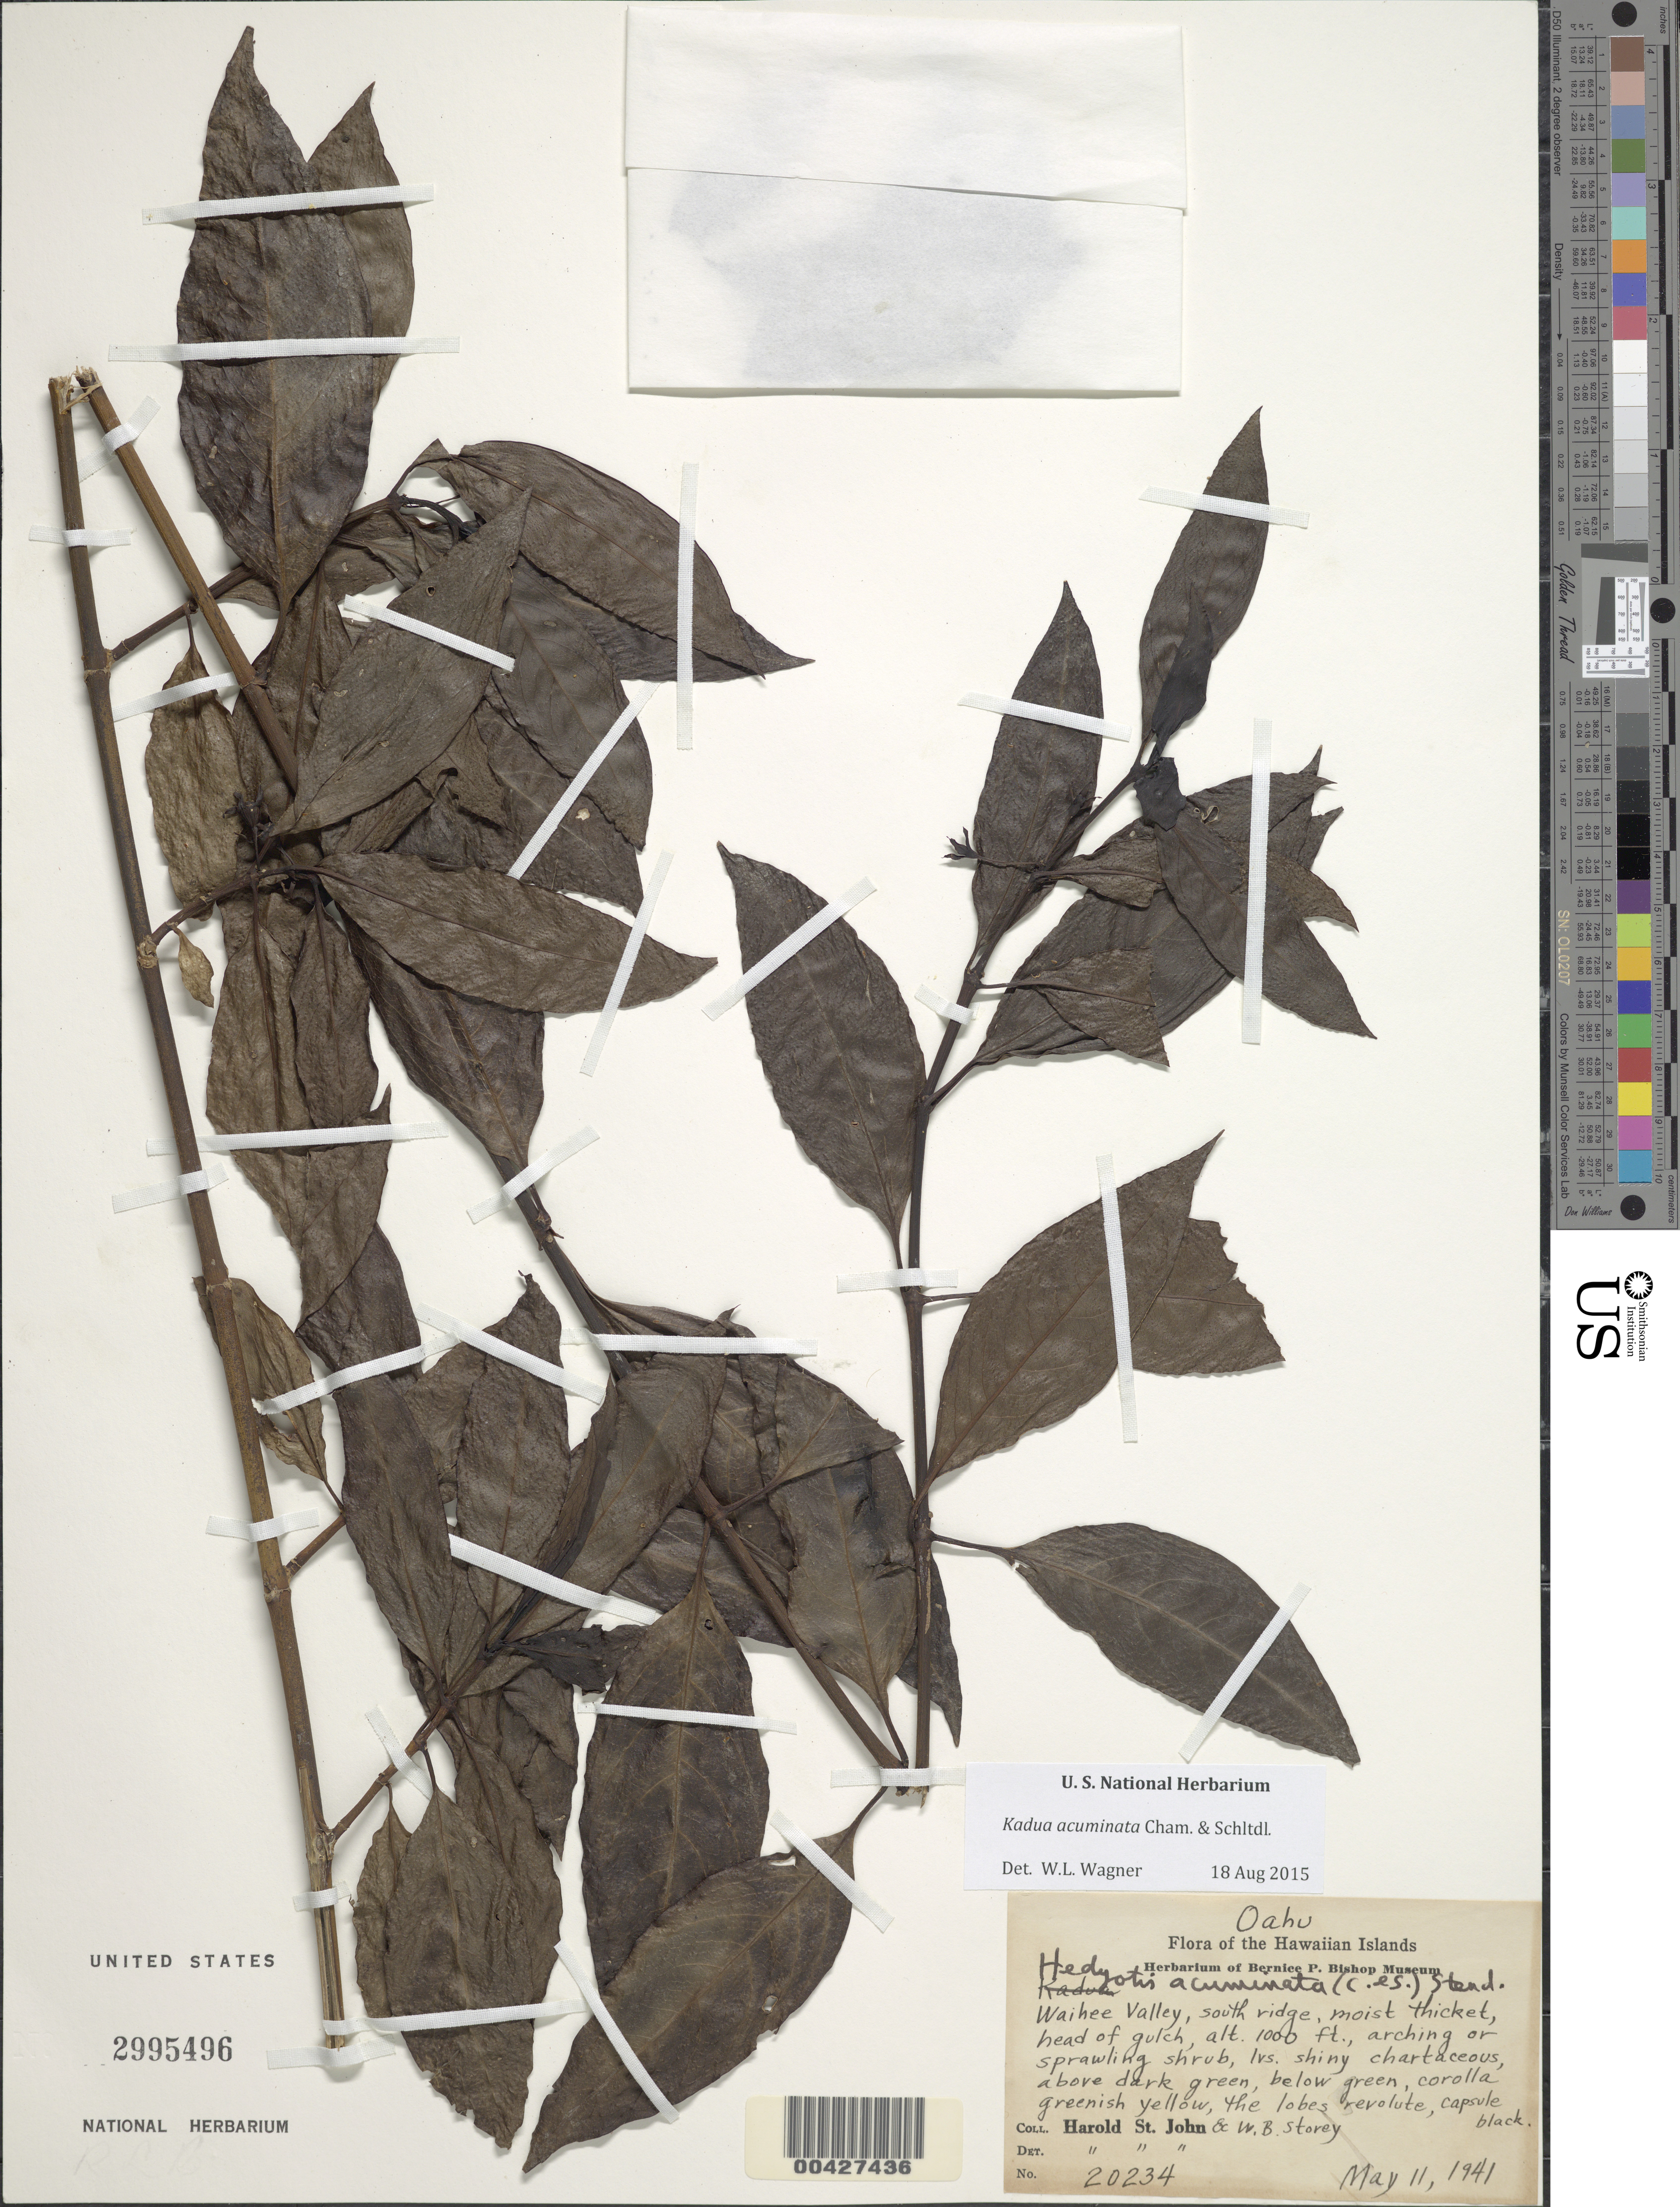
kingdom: Plantae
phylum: Tracheophyta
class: Magnoliopsida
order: Gentianales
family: Rubiaceae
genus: Kadua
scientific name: Kadua acuminata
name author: Cham. & Schltdl.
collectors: H. St. John & W. Storey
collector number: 20234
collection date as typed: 11 May 1941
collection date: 1941-05-11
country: United States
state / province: Hawaii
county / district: Honolulu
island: Oahu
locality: Waihee Valley, south ridge.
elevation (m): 305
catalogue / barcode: US 2995496